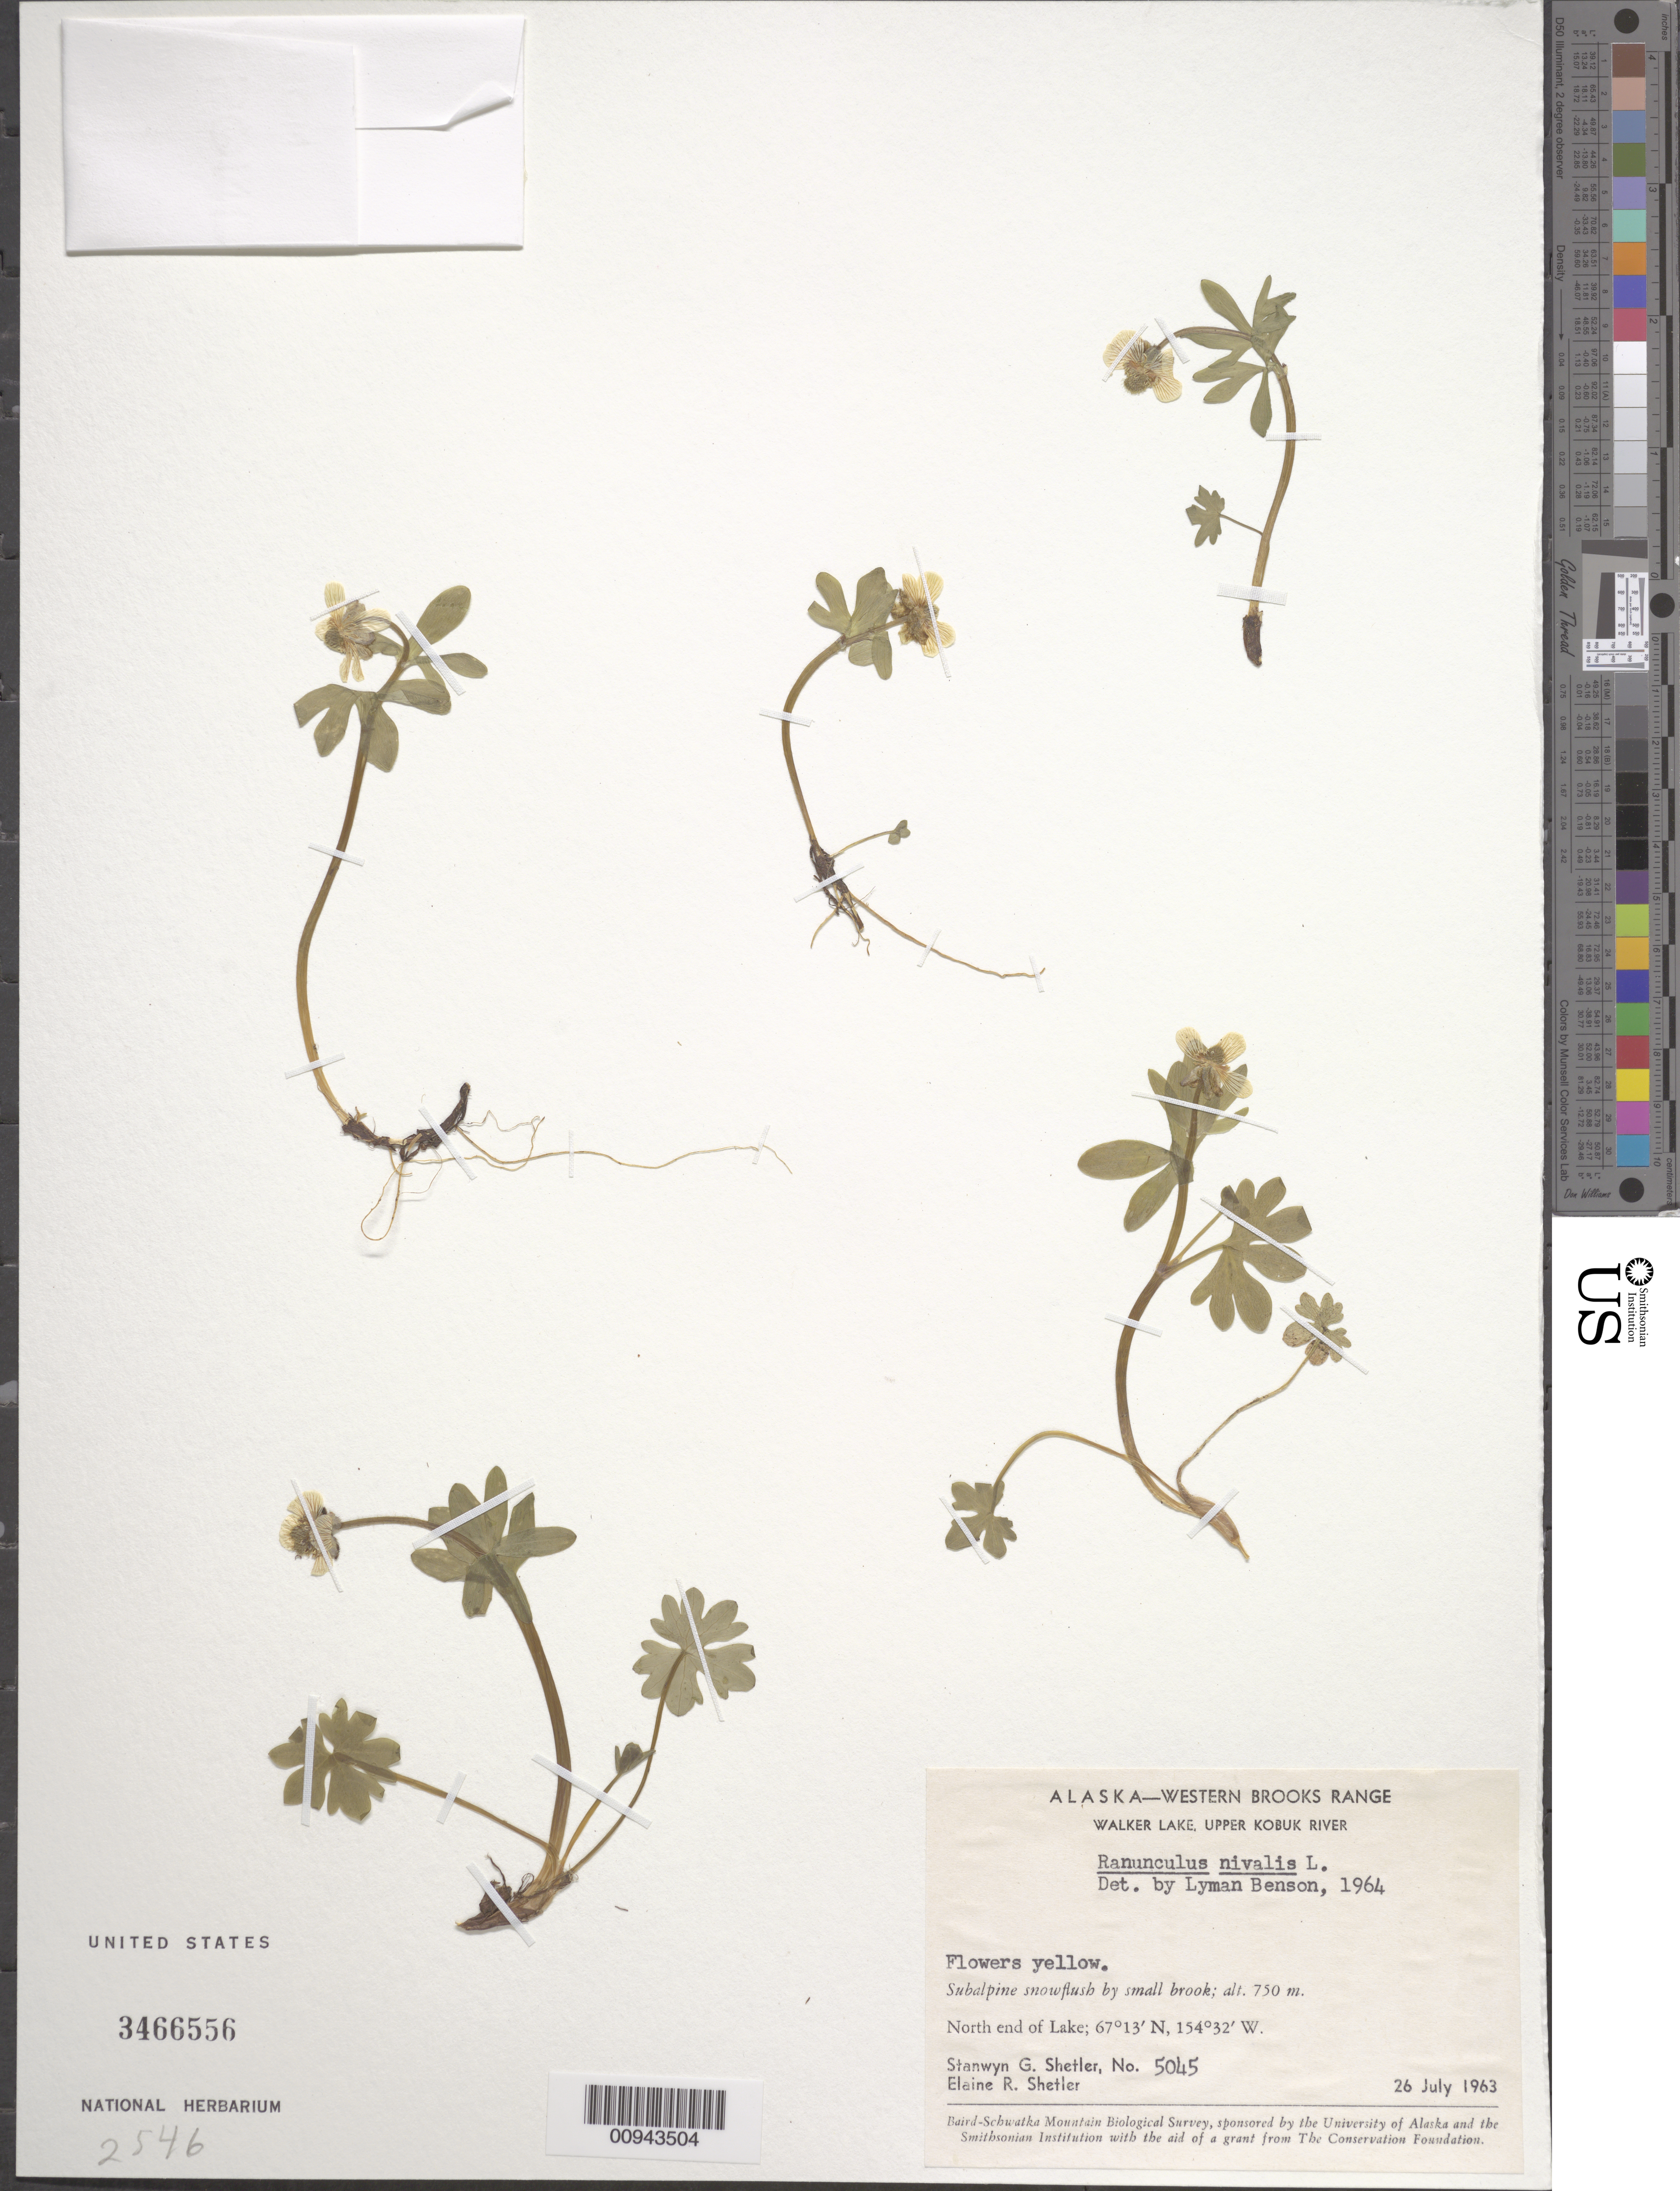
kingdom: Plantae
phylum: Tracheophyta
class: Magnoliopsida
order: Ranunculales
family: Ranunculaceae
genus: Ranunculus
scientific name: Ranunculus nivalis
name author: L.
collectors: S. Shetler & E. R. Shetler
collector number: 5045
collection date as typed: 26 Jul 1963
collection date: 1963-07-26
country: United States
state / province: Alaska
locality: North end of Walker Lake. Western Brooks Range, Upper Kobuk River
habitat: Subalpine snowflush by small brook.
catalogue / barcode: US 3466556